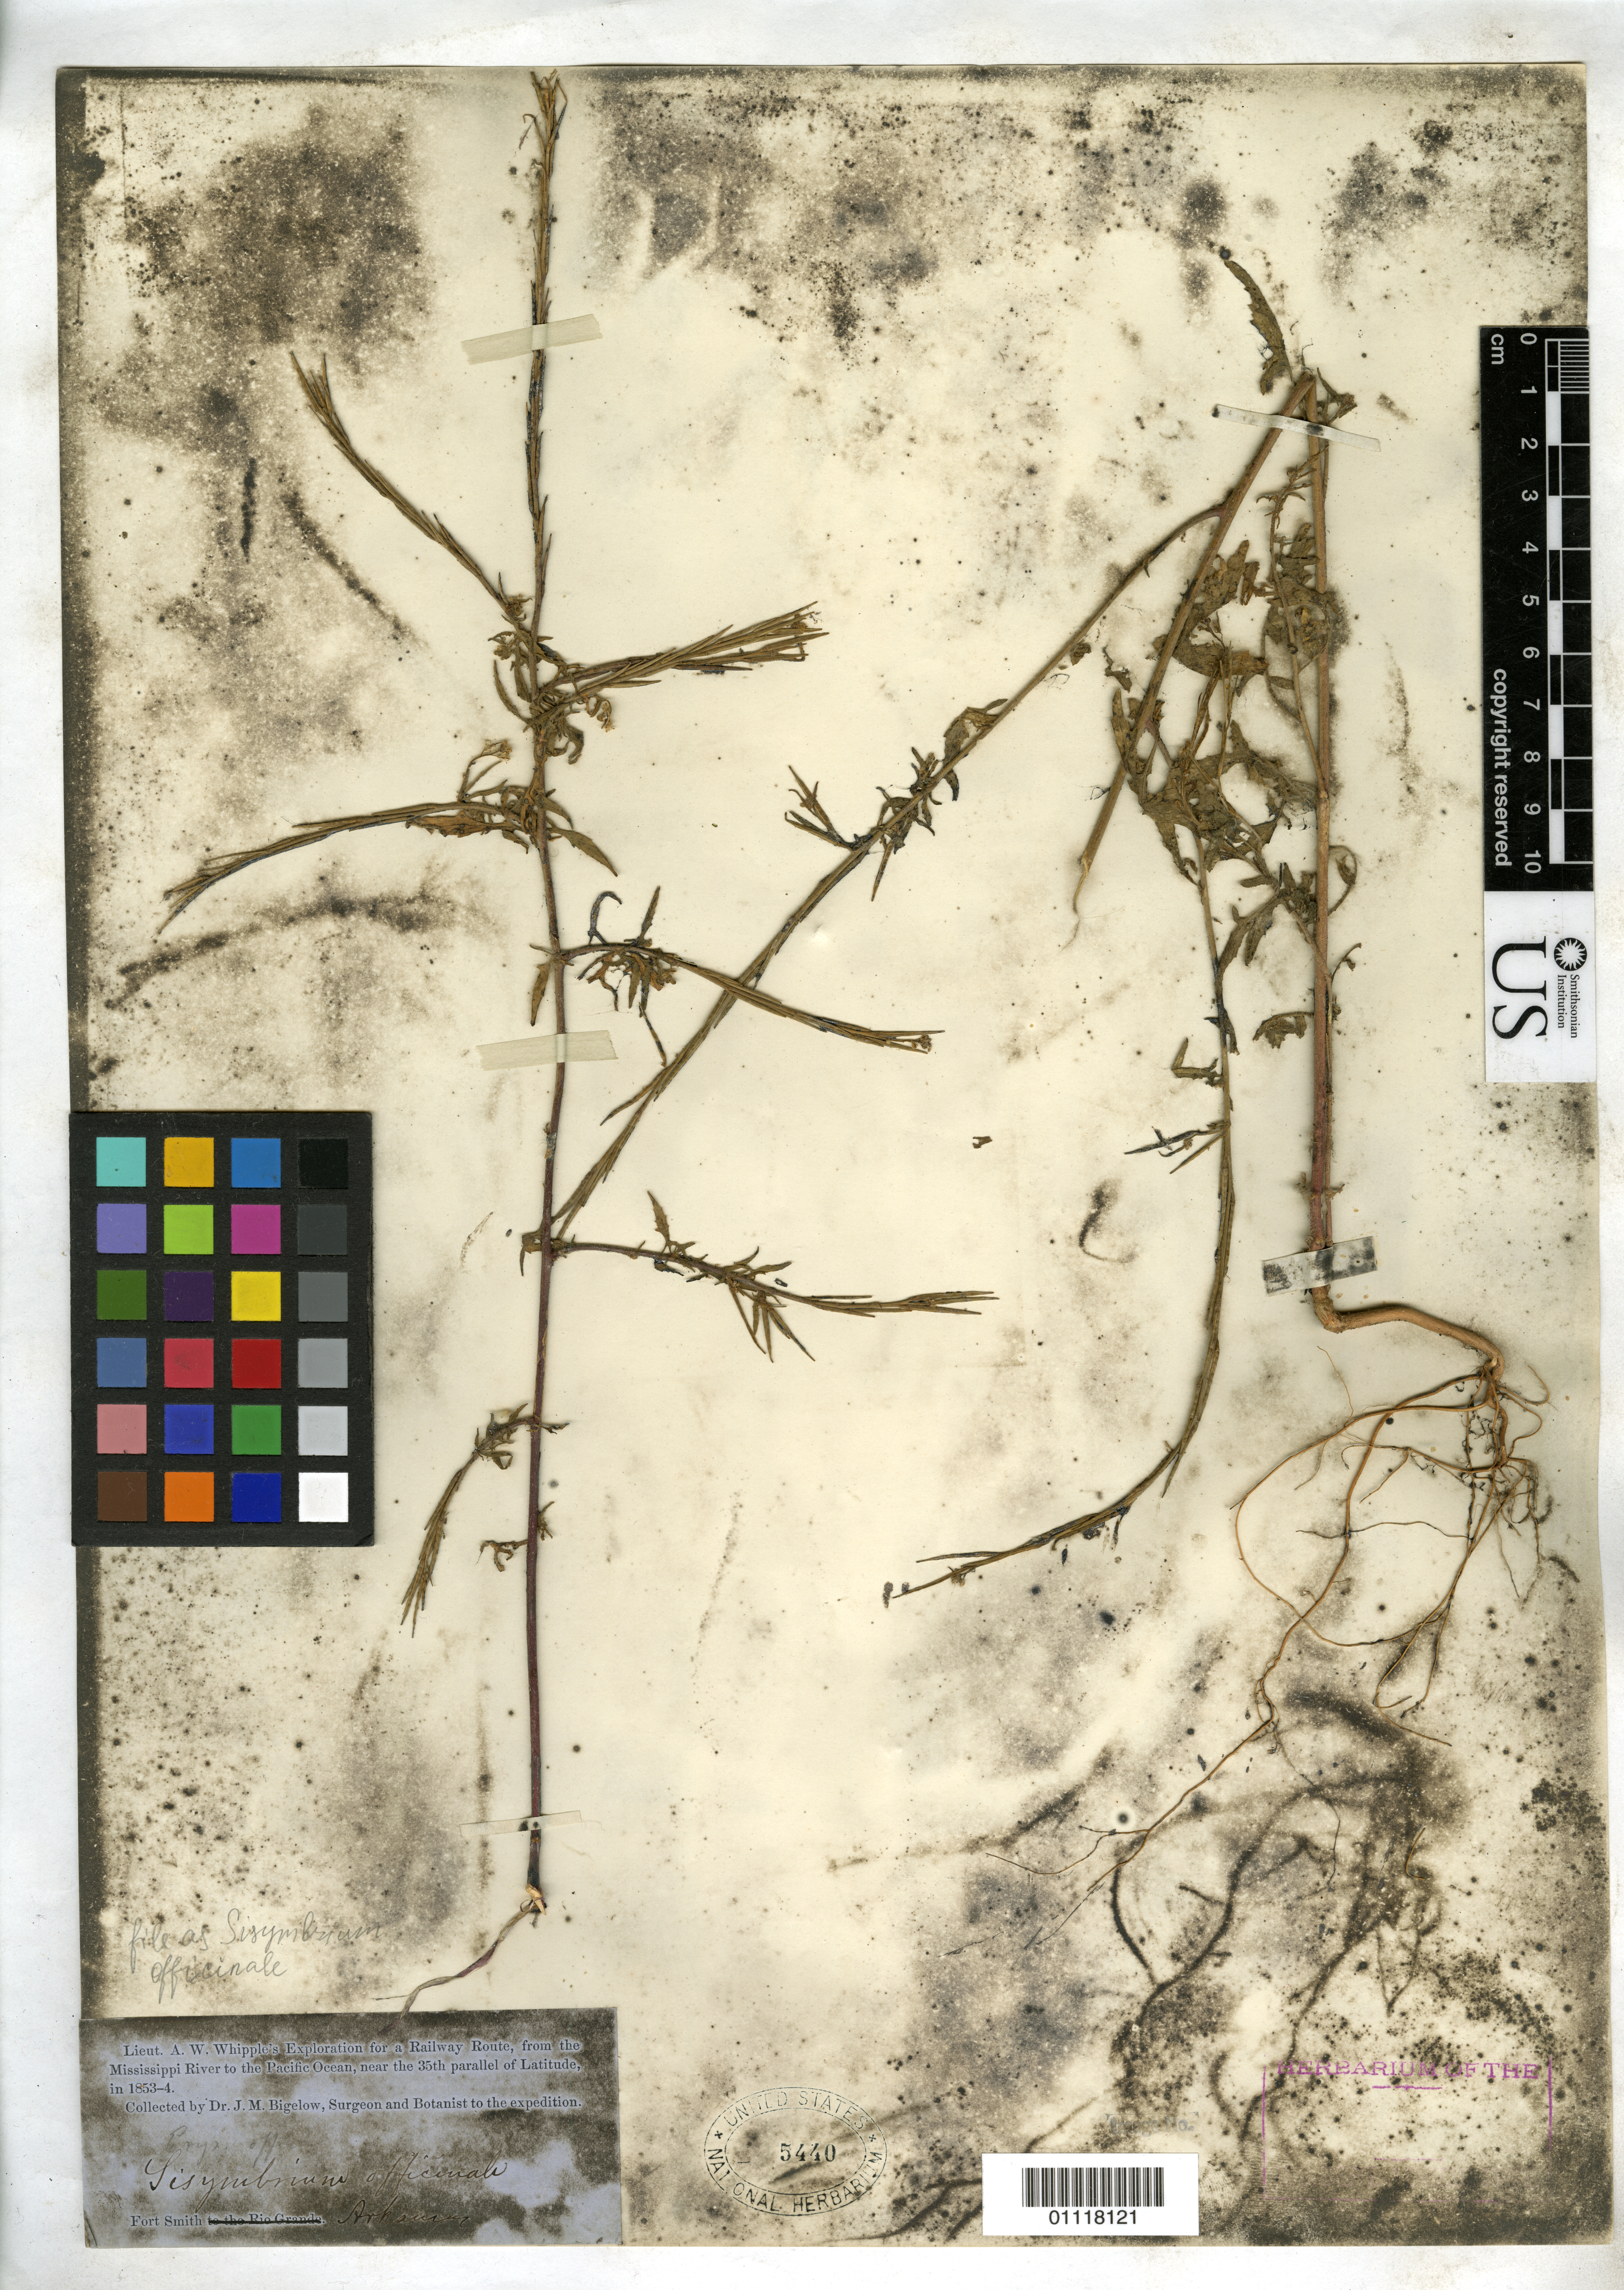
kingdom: Plantae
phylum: Tracheophyta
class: Magnoliopsida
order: Brassicales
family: Brassicaceae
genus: Sisymbrium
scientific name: Sisymbrium officinale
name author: (L.) Scop.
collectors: J. M. Bigelow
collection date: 1853/1854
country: United States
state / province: Arkansas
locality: Fort Smith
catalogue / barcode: US 5440